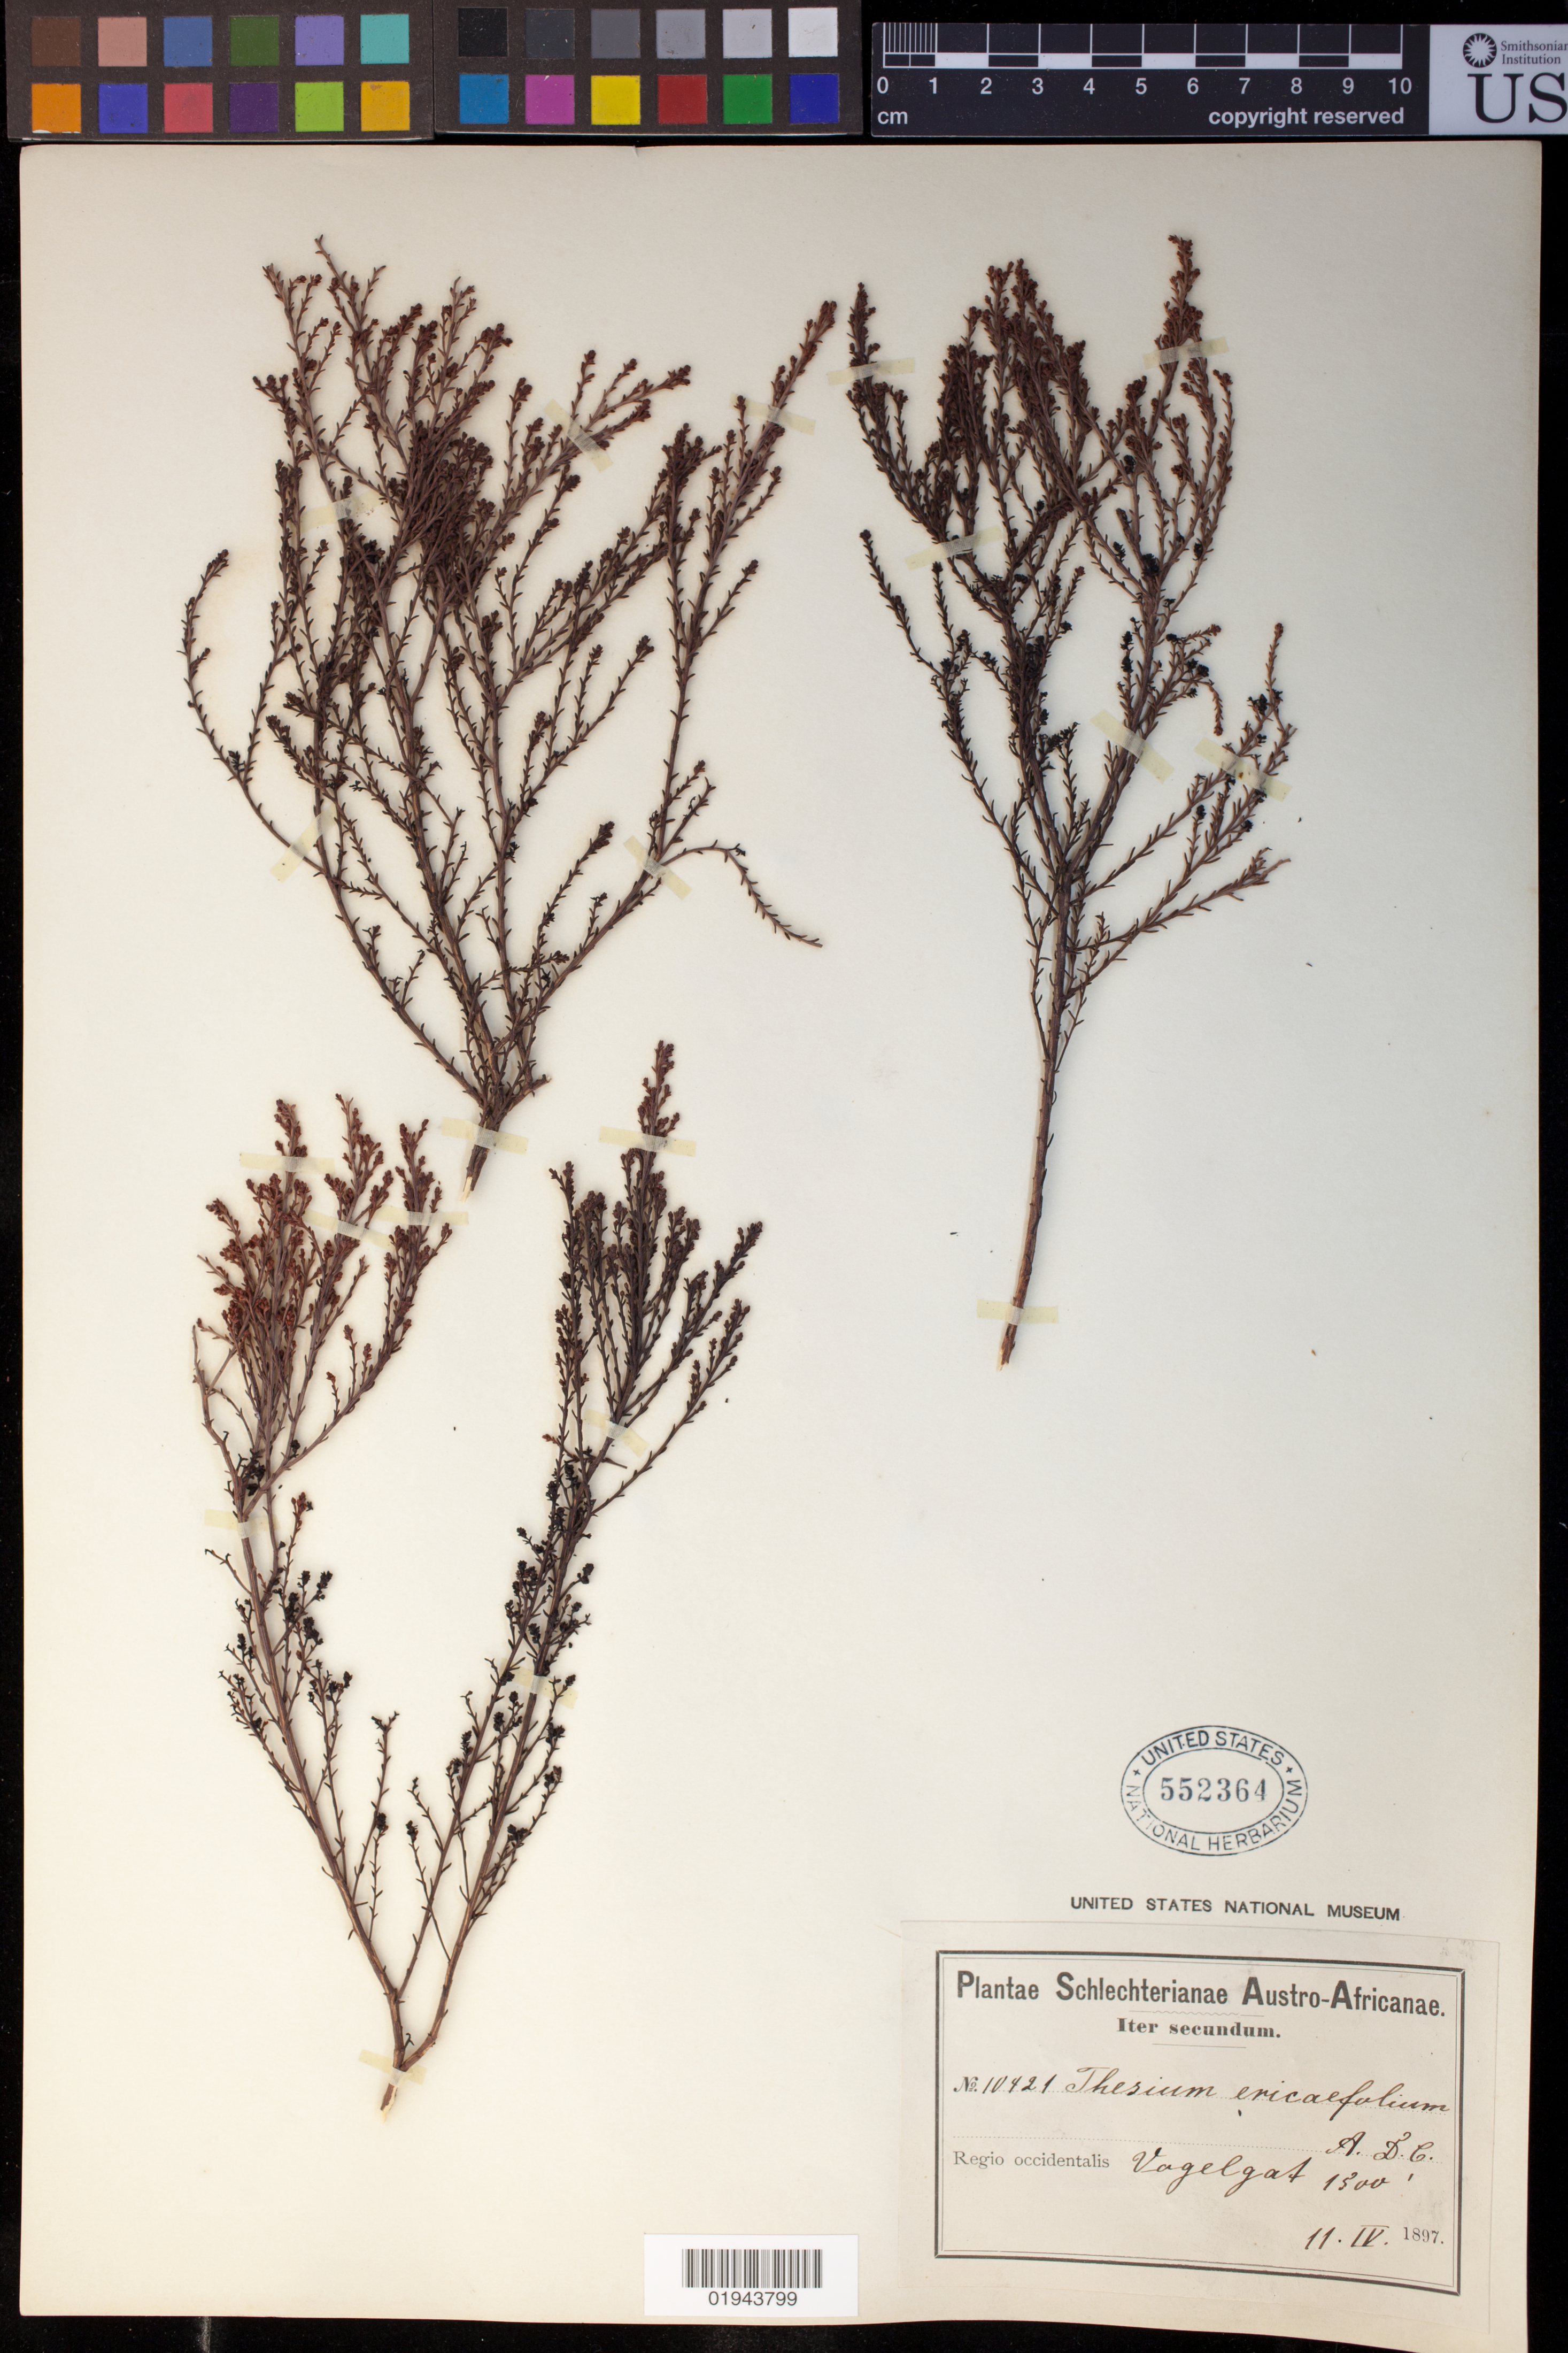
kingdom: Plantae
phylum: Tracheophyta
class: Magnoliopsida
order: Santalales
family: Thesiaceae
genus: Thesium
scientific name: Thesium ericaefolium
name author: A. DC.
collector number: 10421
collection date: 1897-04-11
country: South Africa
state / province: Western Cape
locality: Vogelgat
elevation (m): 457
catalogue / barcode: US 552364